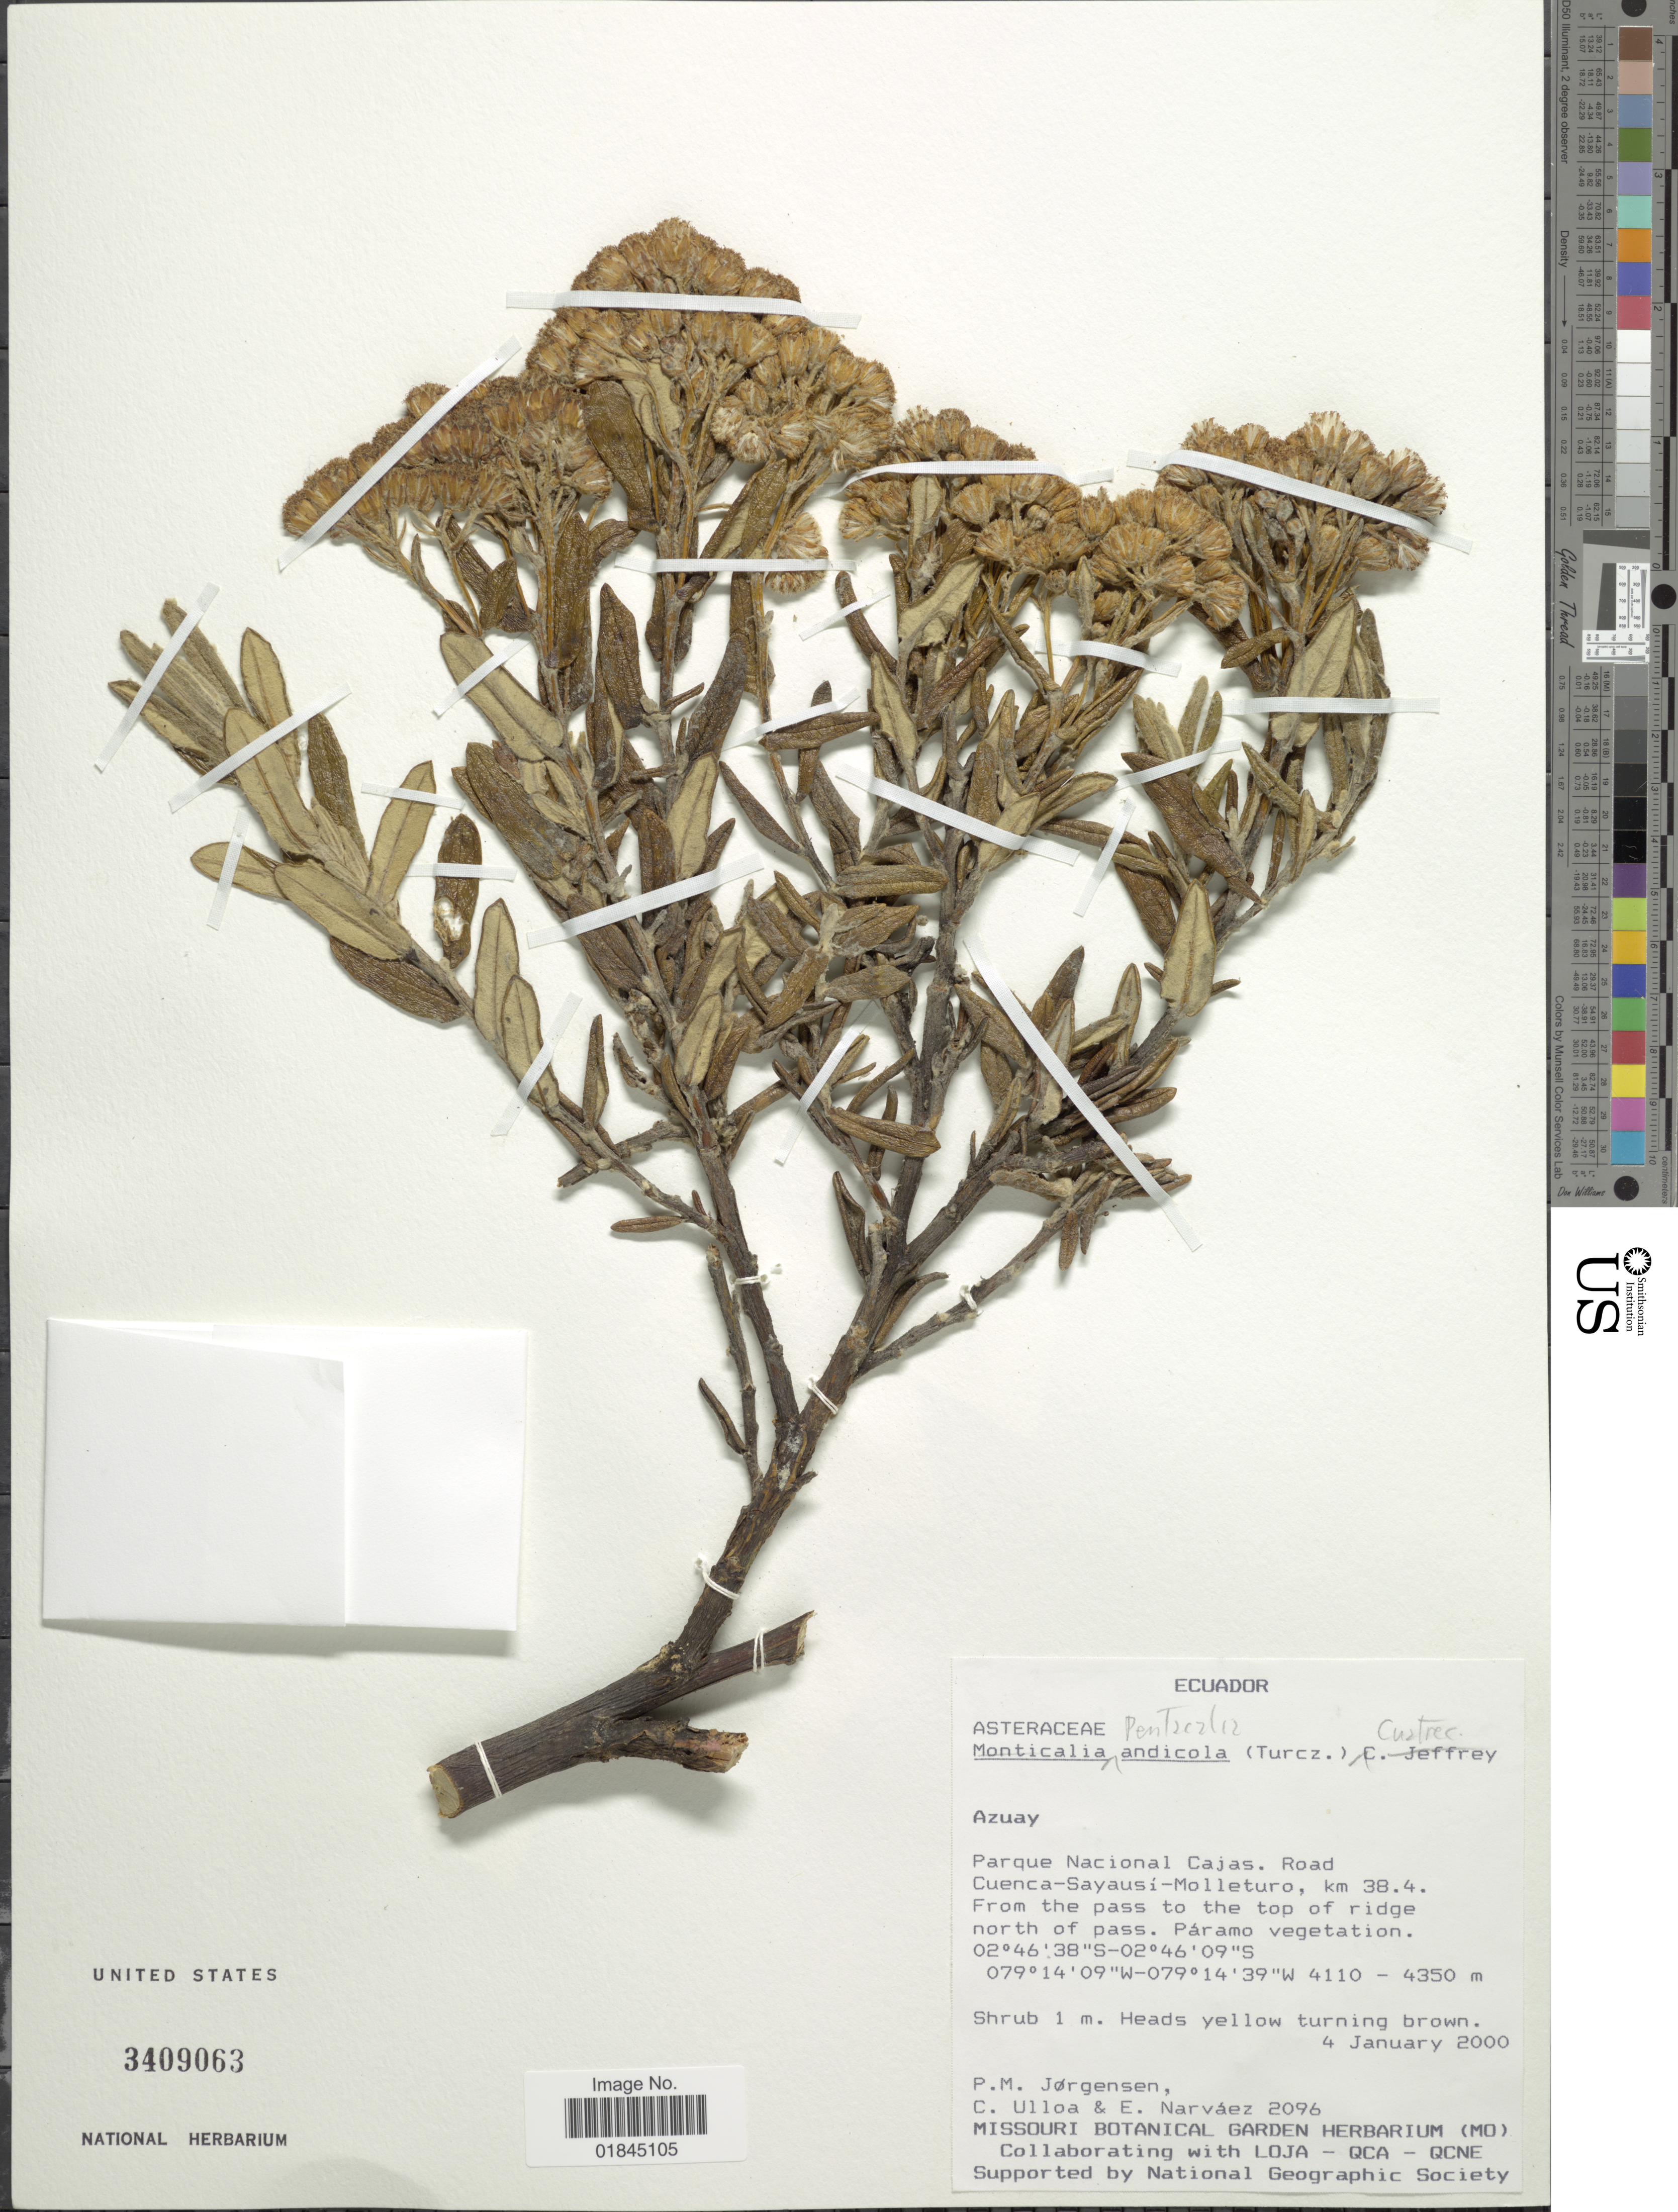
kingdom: Plantae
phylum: Tracheophyta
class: Magnoliopsida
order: Asterales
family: Asteraceae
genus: Pentacalia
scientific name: Pentacalia andicola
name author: (Turcz.) Cuatrec.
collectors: P. Jørgensen, C. Ulloa & E. Narváez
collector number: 2096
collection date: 2000-01-04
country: Ecuador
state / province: Azuay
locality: Parque Nacional Cajs. Road Cuenca-Sayausi-Molleturo, km 38.4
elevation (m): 4350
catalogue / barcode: US 3409063